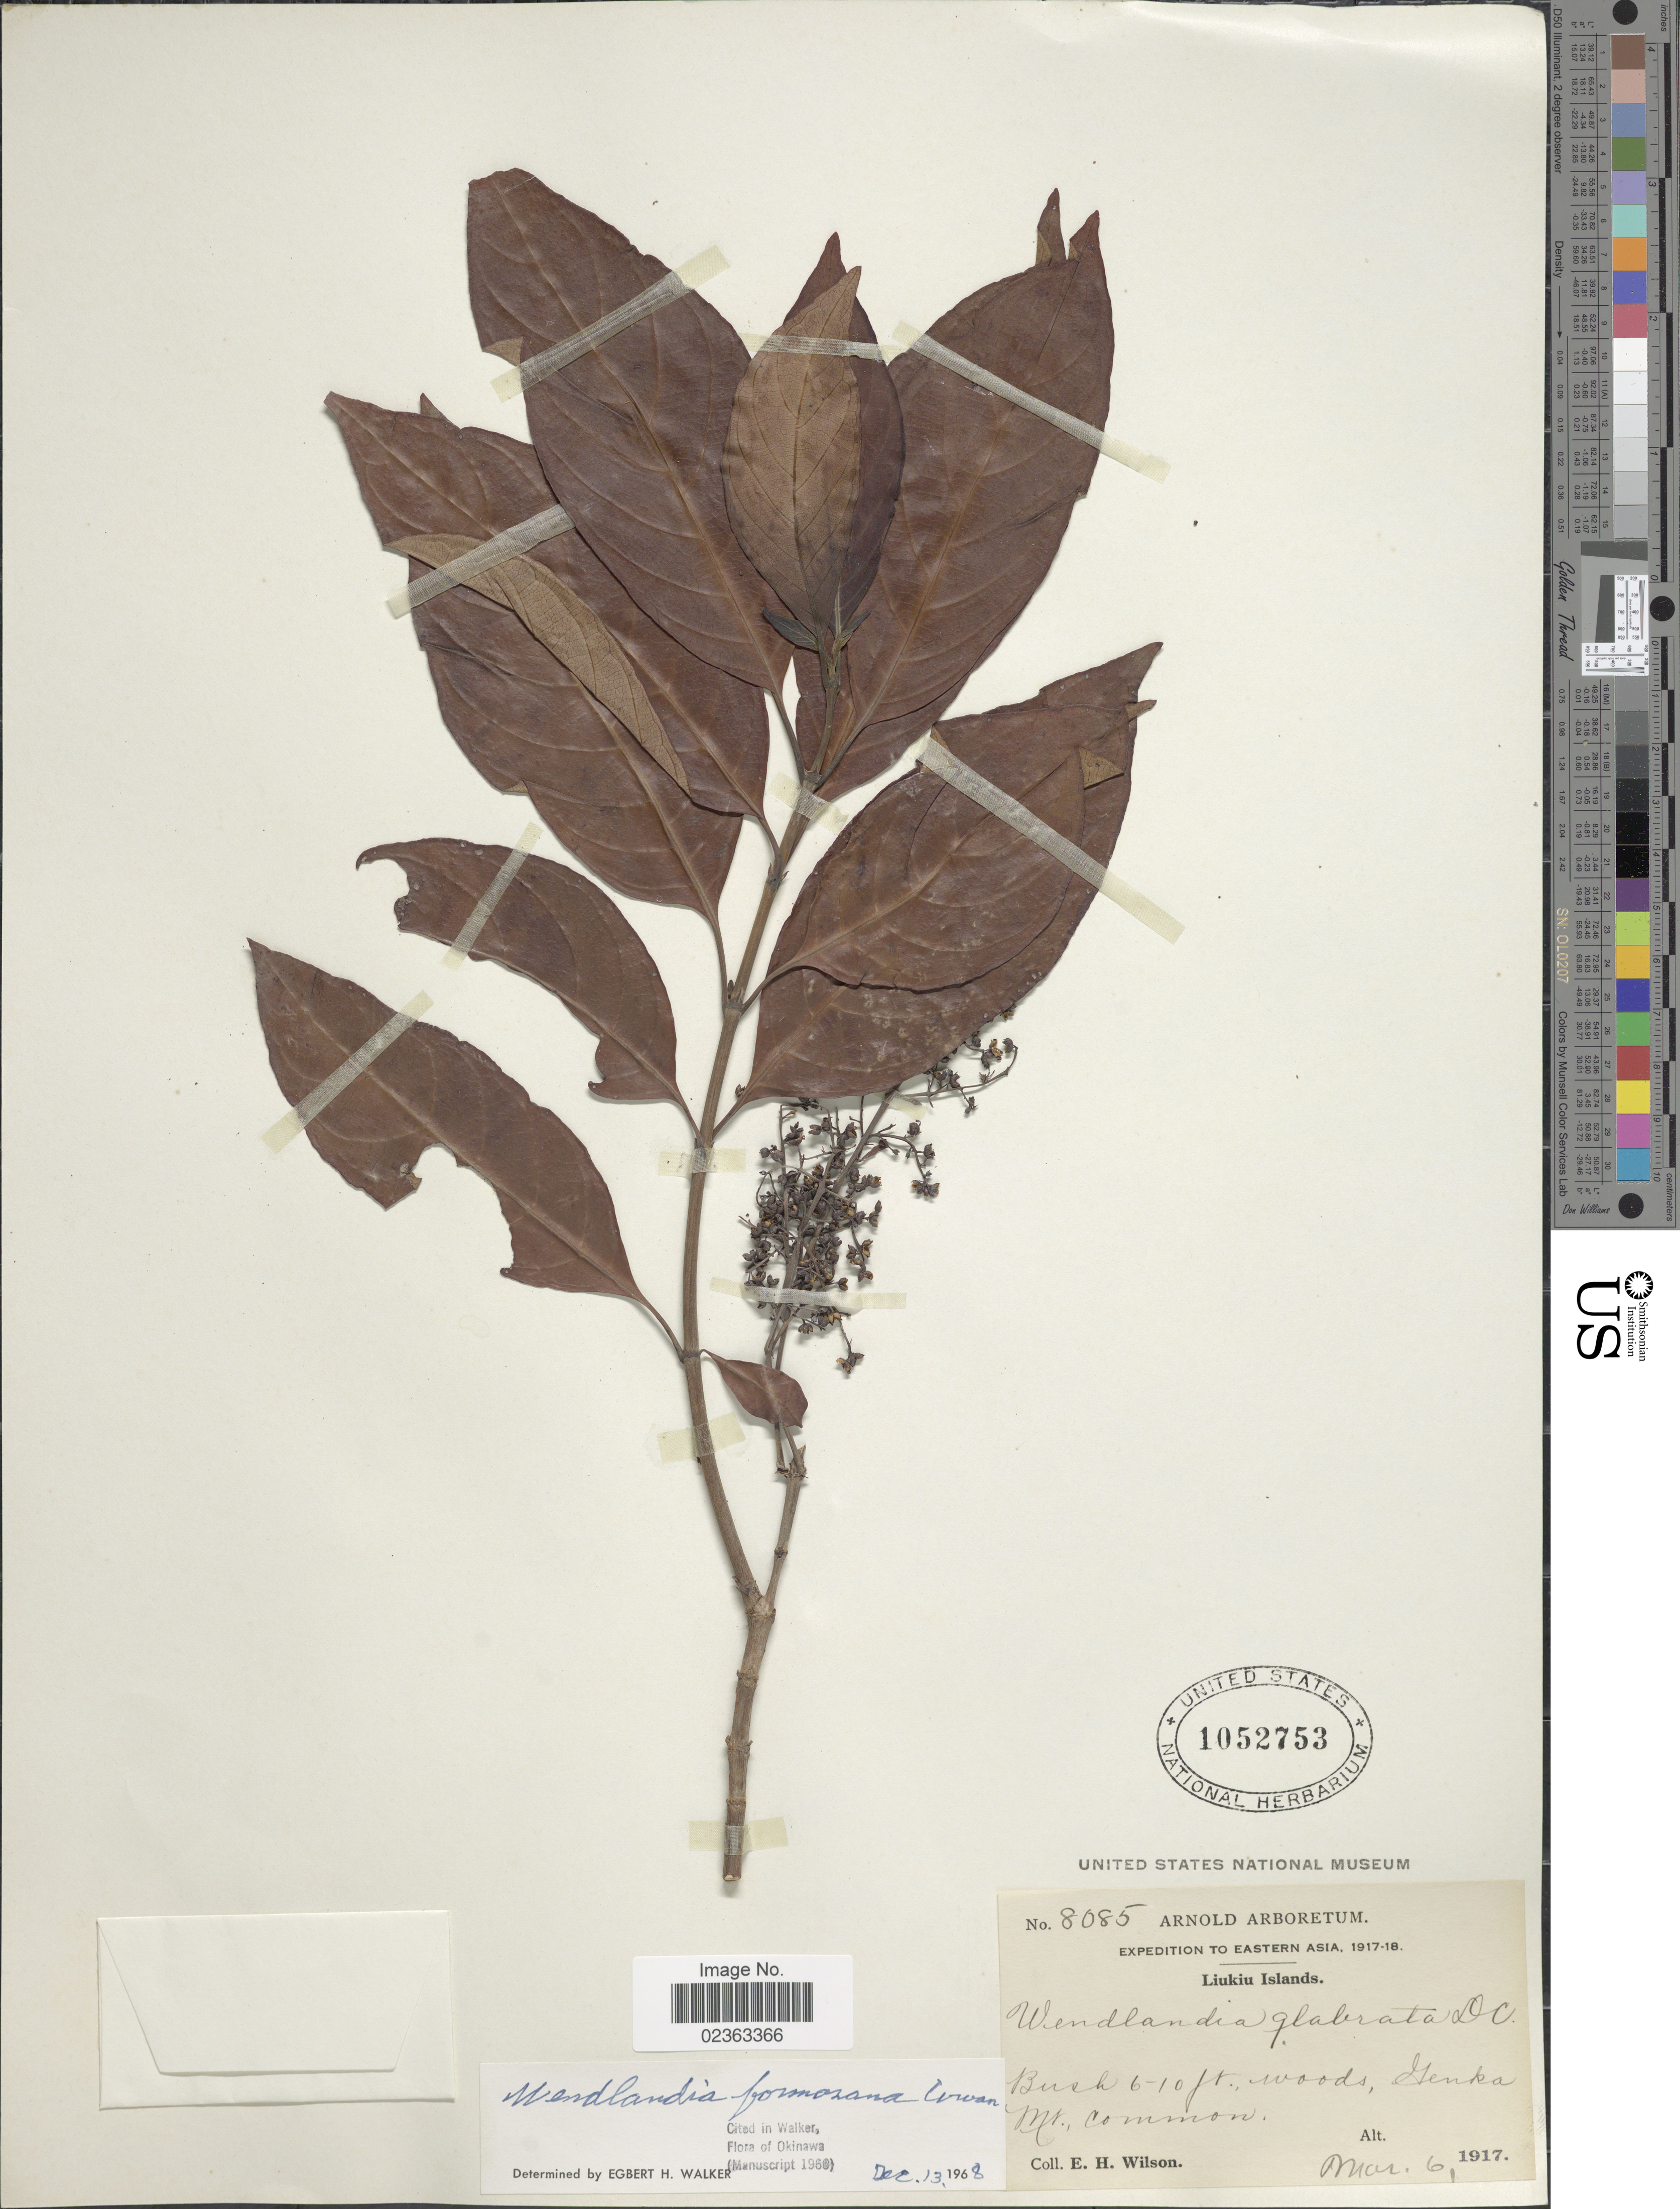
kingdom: Plantae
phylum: Tracheophyta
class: Magnoliopsida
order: Gentianales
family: Rubiaceae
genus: Wendlandia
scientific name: Wendlandia formosana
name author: Cowan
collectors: E. Wilson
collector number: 8085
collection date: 1917-03-06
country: Japan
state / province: Okinawa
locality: Eastern Asia, Liukiu Islands, woods, Genka Mt.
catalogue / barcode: US 1052753